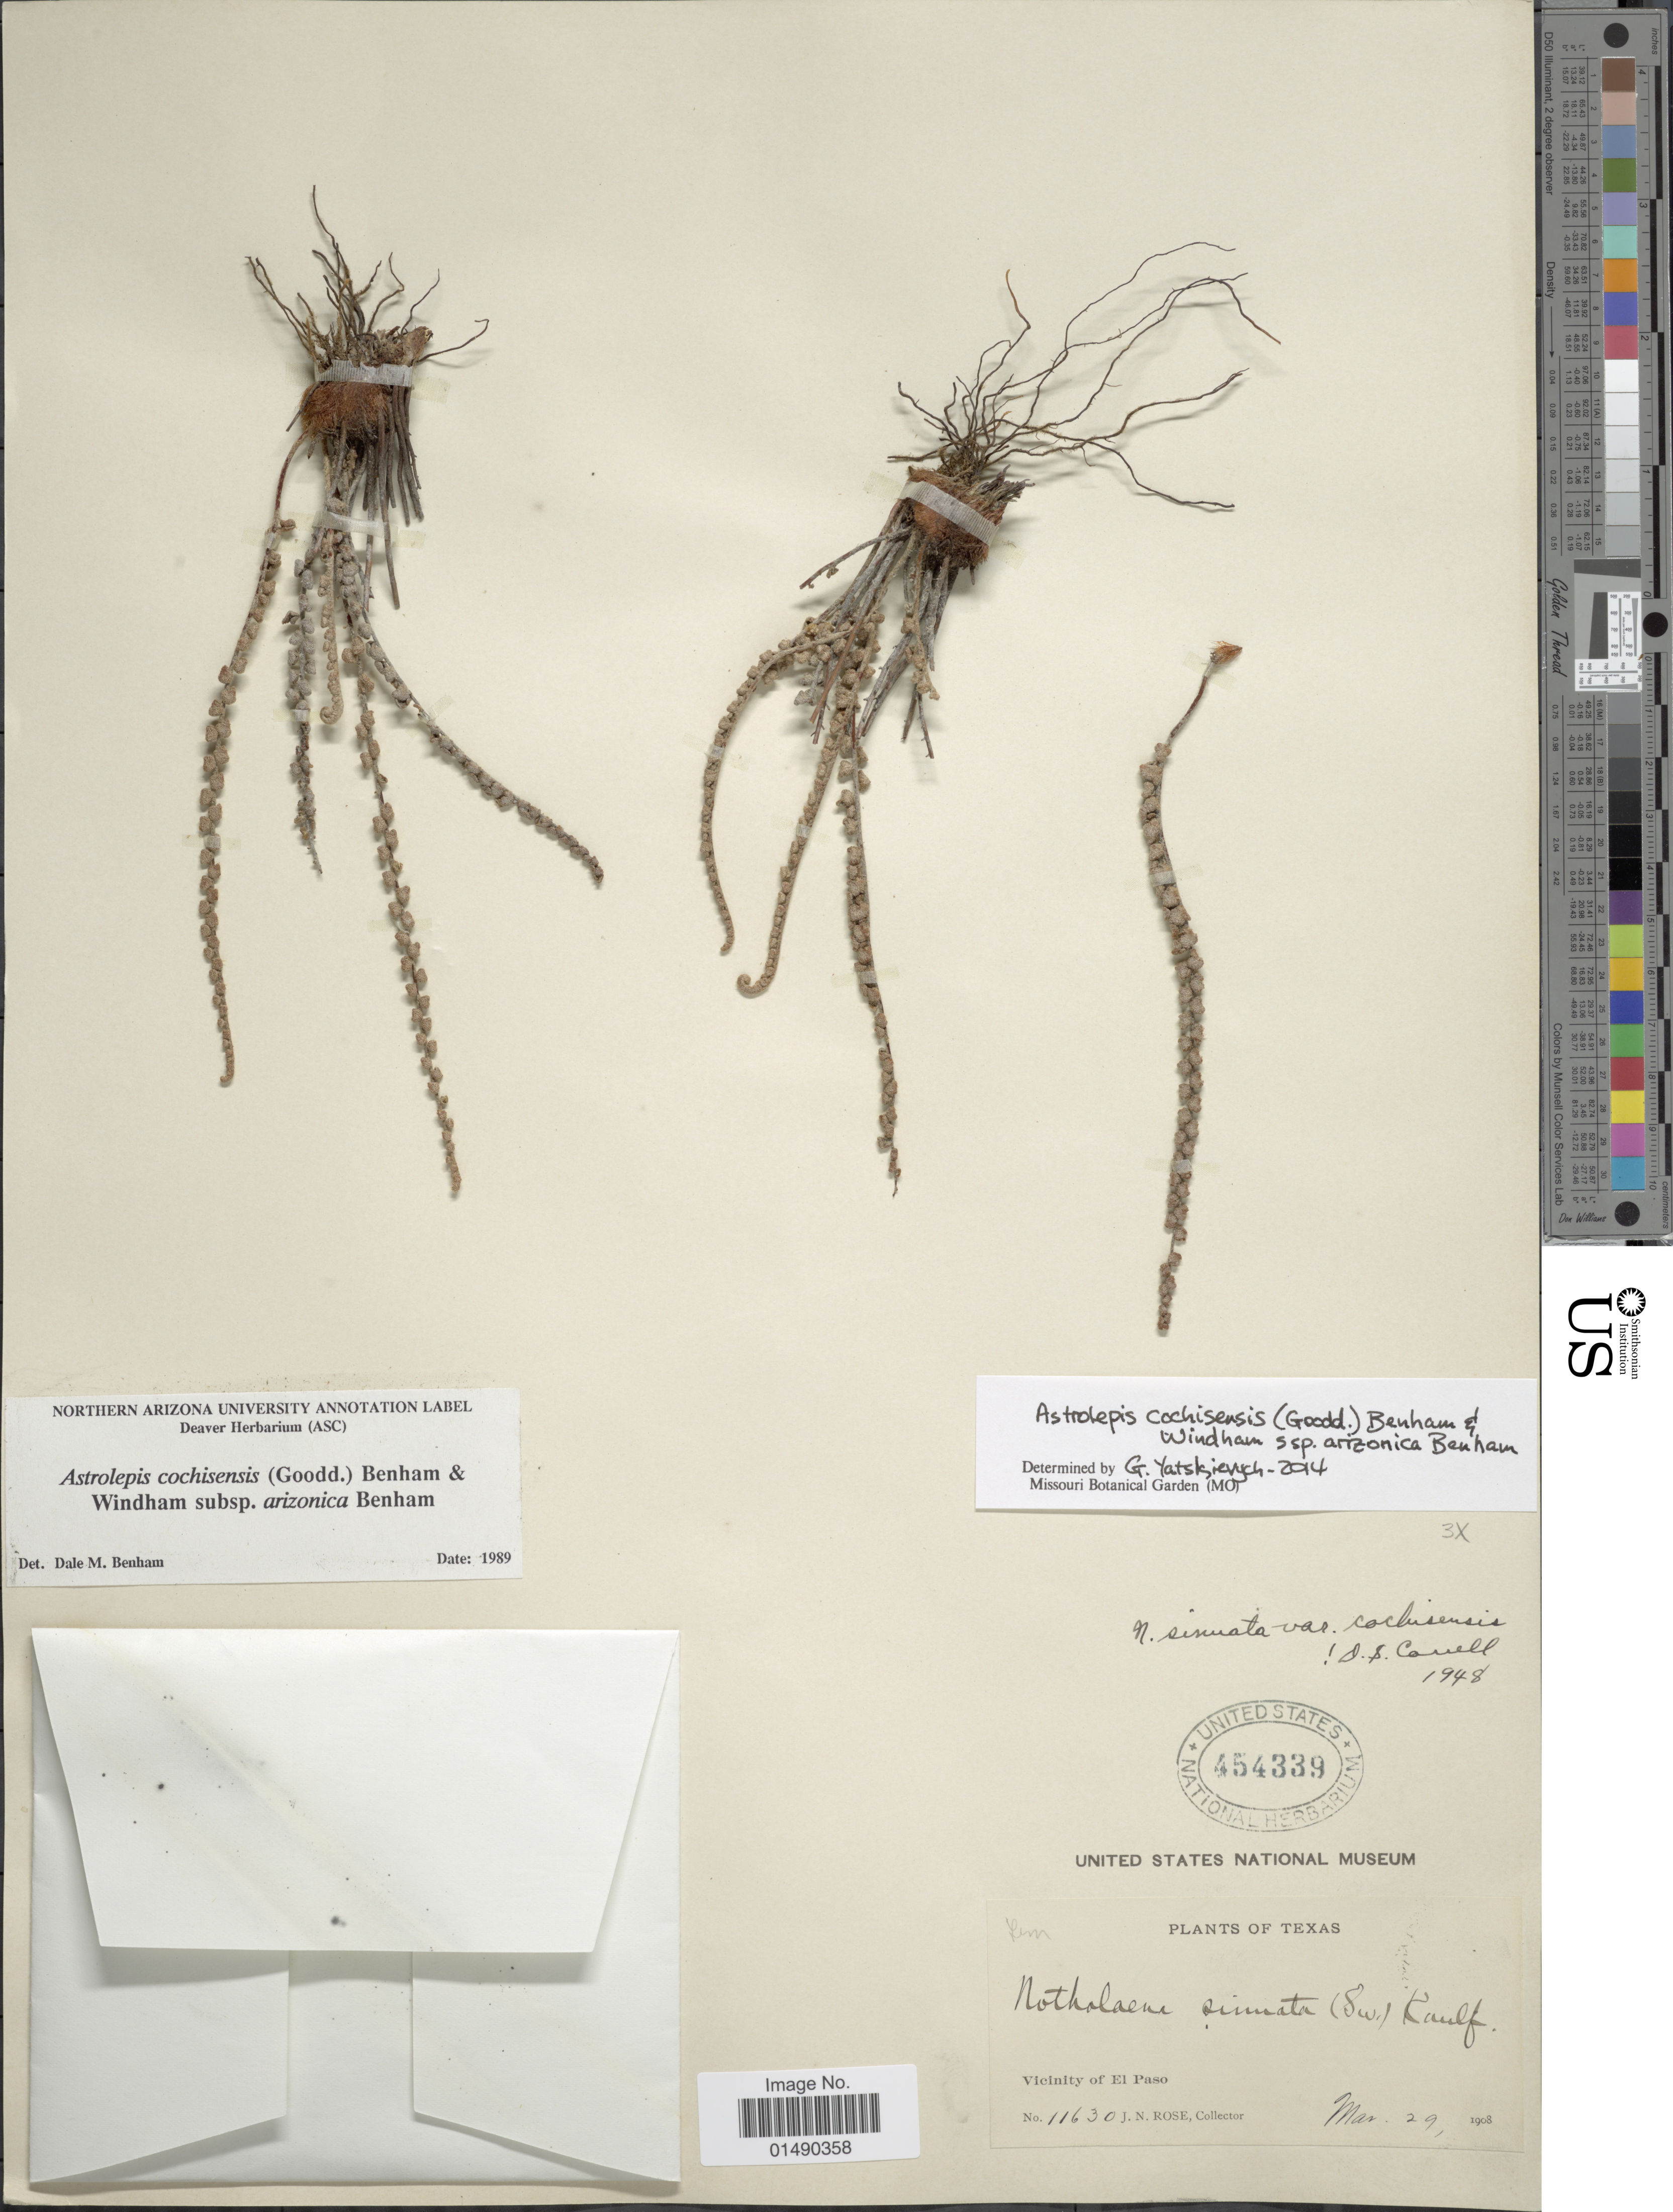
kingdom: Plantae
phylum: Tracheophyta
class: Polypodiopsida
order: Polypodiales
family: Pteridaceae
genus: Astrolepis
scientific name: Astrolepis cochisensis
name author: (C.O. Goodd.) D.M. Benham & Windham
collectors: J. N. Rose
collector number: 11630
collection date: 1908-03-29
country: United States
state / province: Texas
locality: Texas, Vicinity of El Paso.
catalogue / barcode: US 454339